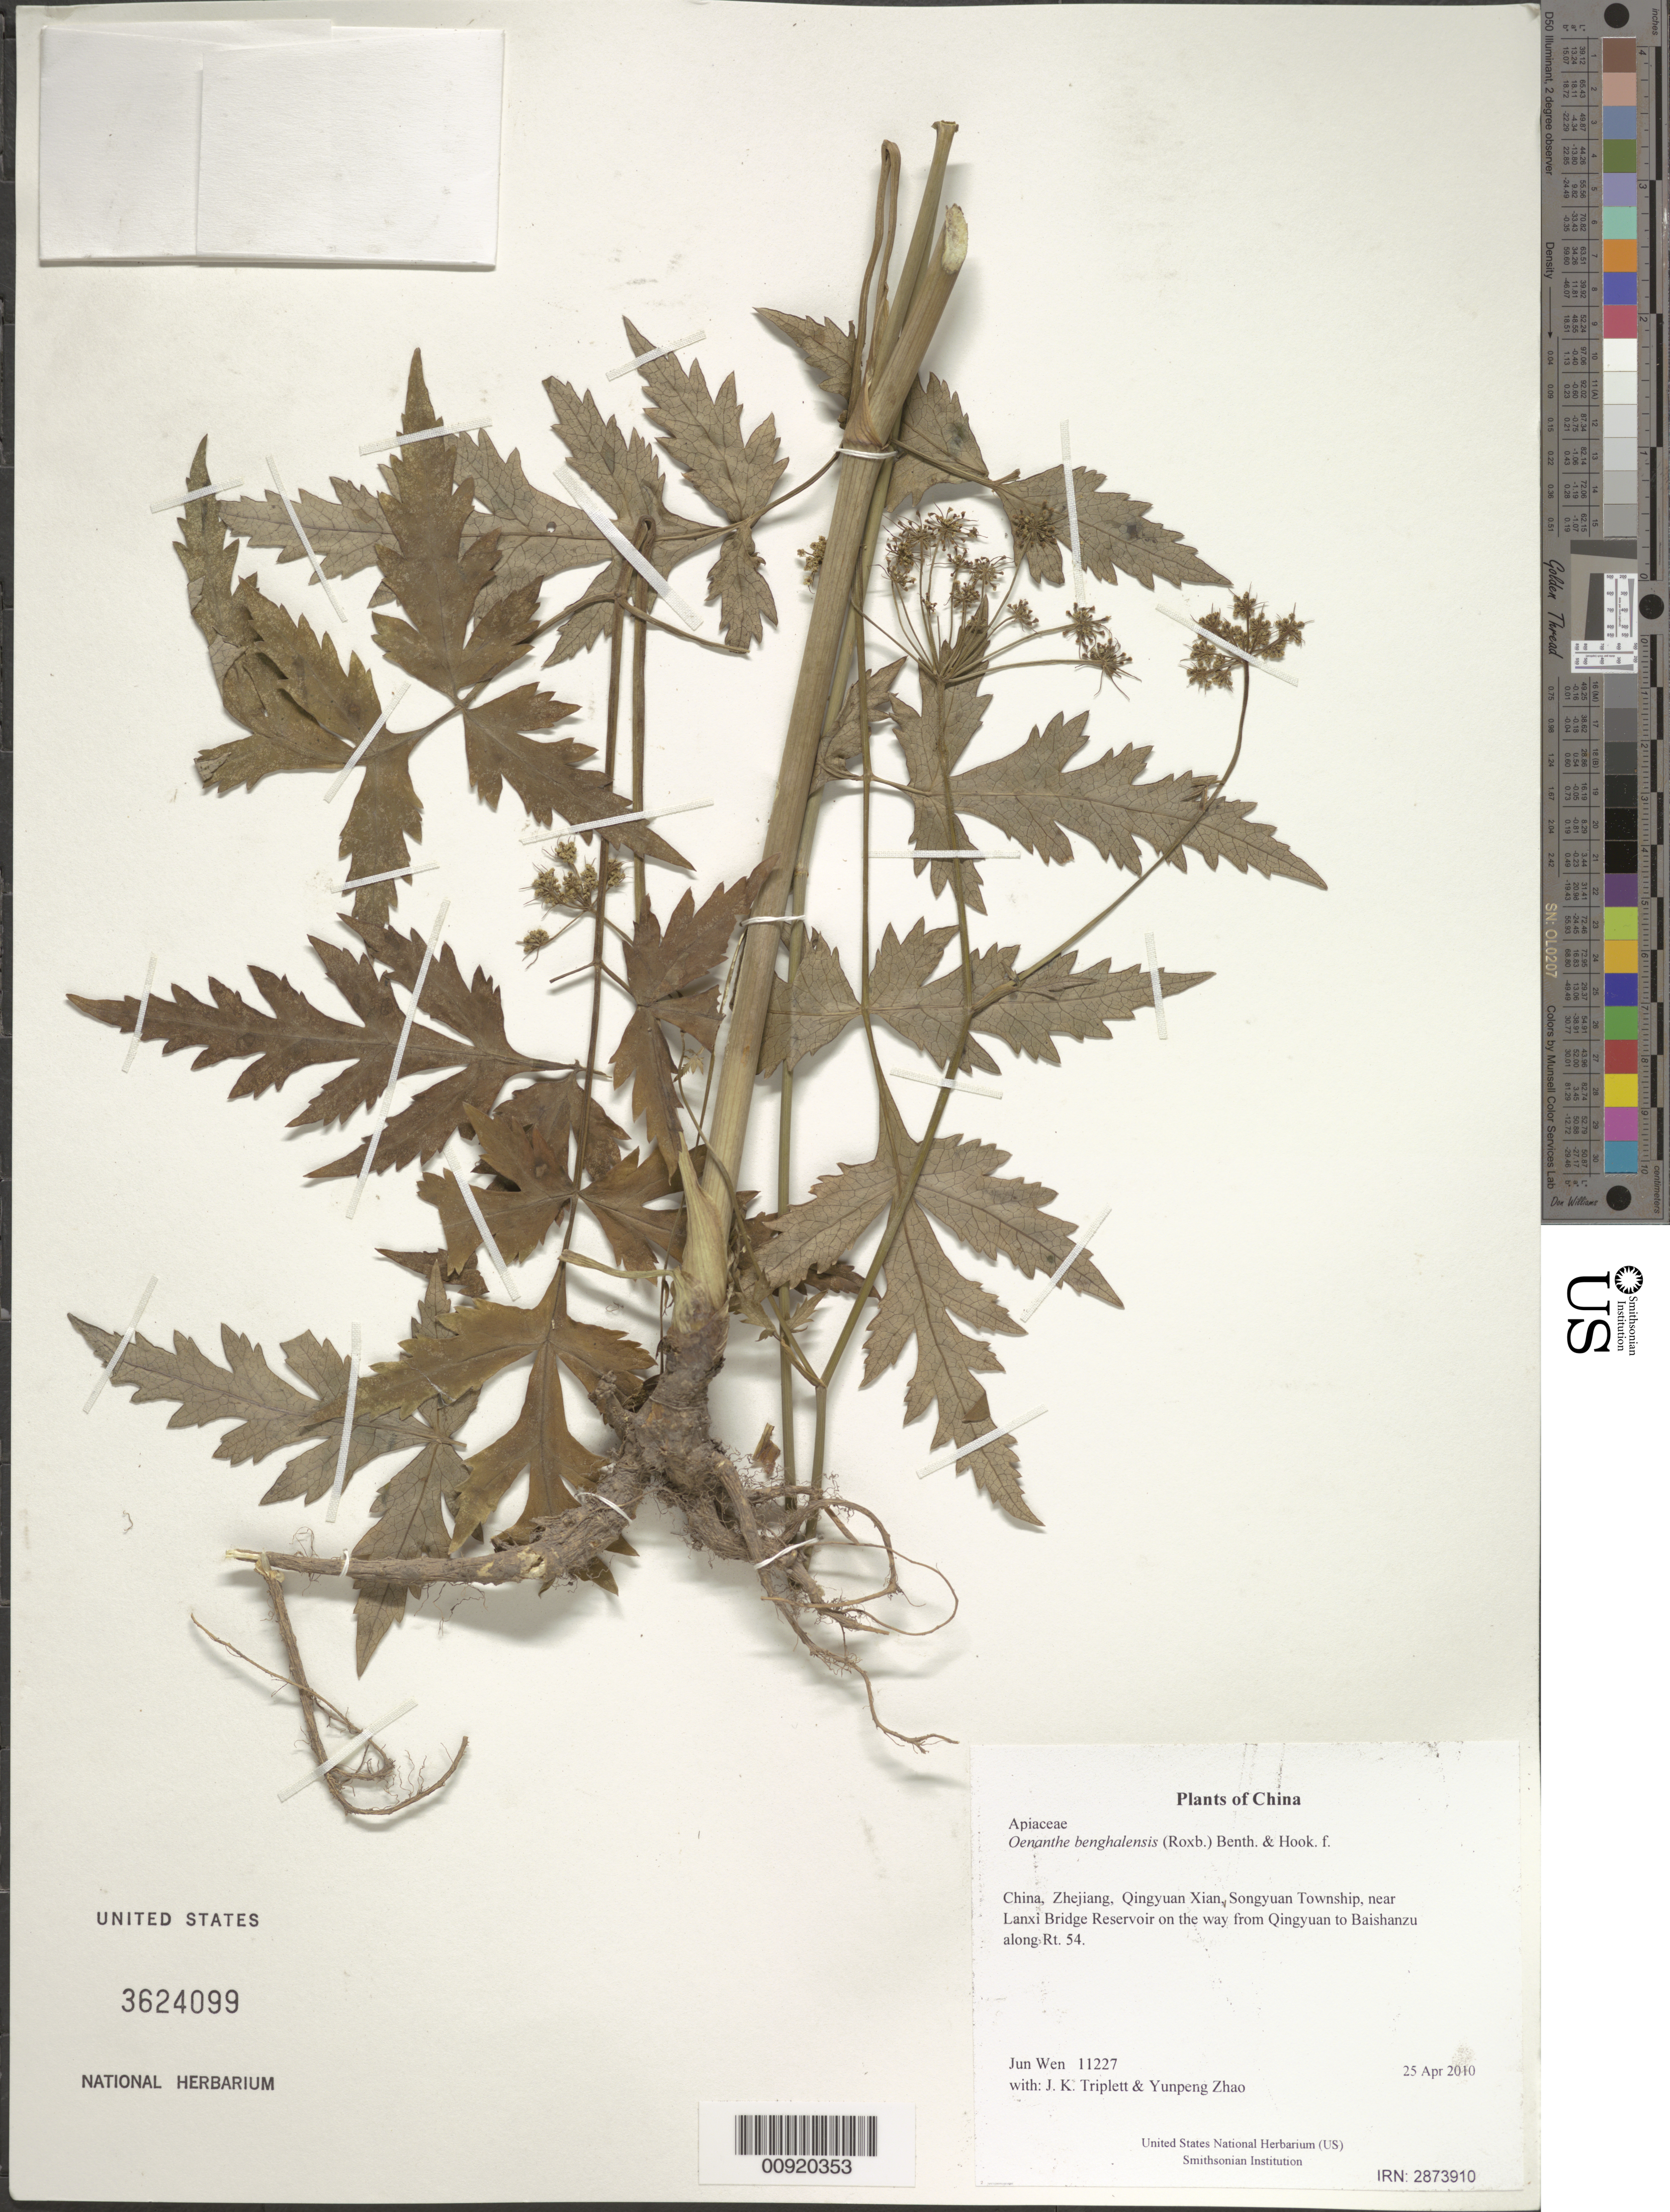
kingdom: Plantae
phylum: Tracheophyta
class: Magnoliopsida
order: Apiales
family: Apiaceae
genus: Oenanthe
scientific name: Oenanthe benghalensis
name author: (Roxb.) Benth. & Hook. f.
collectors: J. Wen, J. K. Triplett & Yunpeng Zhao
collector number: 11227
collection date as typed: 25 Apr 2010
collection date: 2010-04-25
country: China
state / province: Zhejiang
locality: Qingyuan Xian, Songyuan Township, near Lanxi Bridge Reservoir on the way from Qingyuan to Baishanzu along Rt. 54.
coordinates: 27 37.241 N, 119 07.233 E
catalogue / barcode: US 3624099